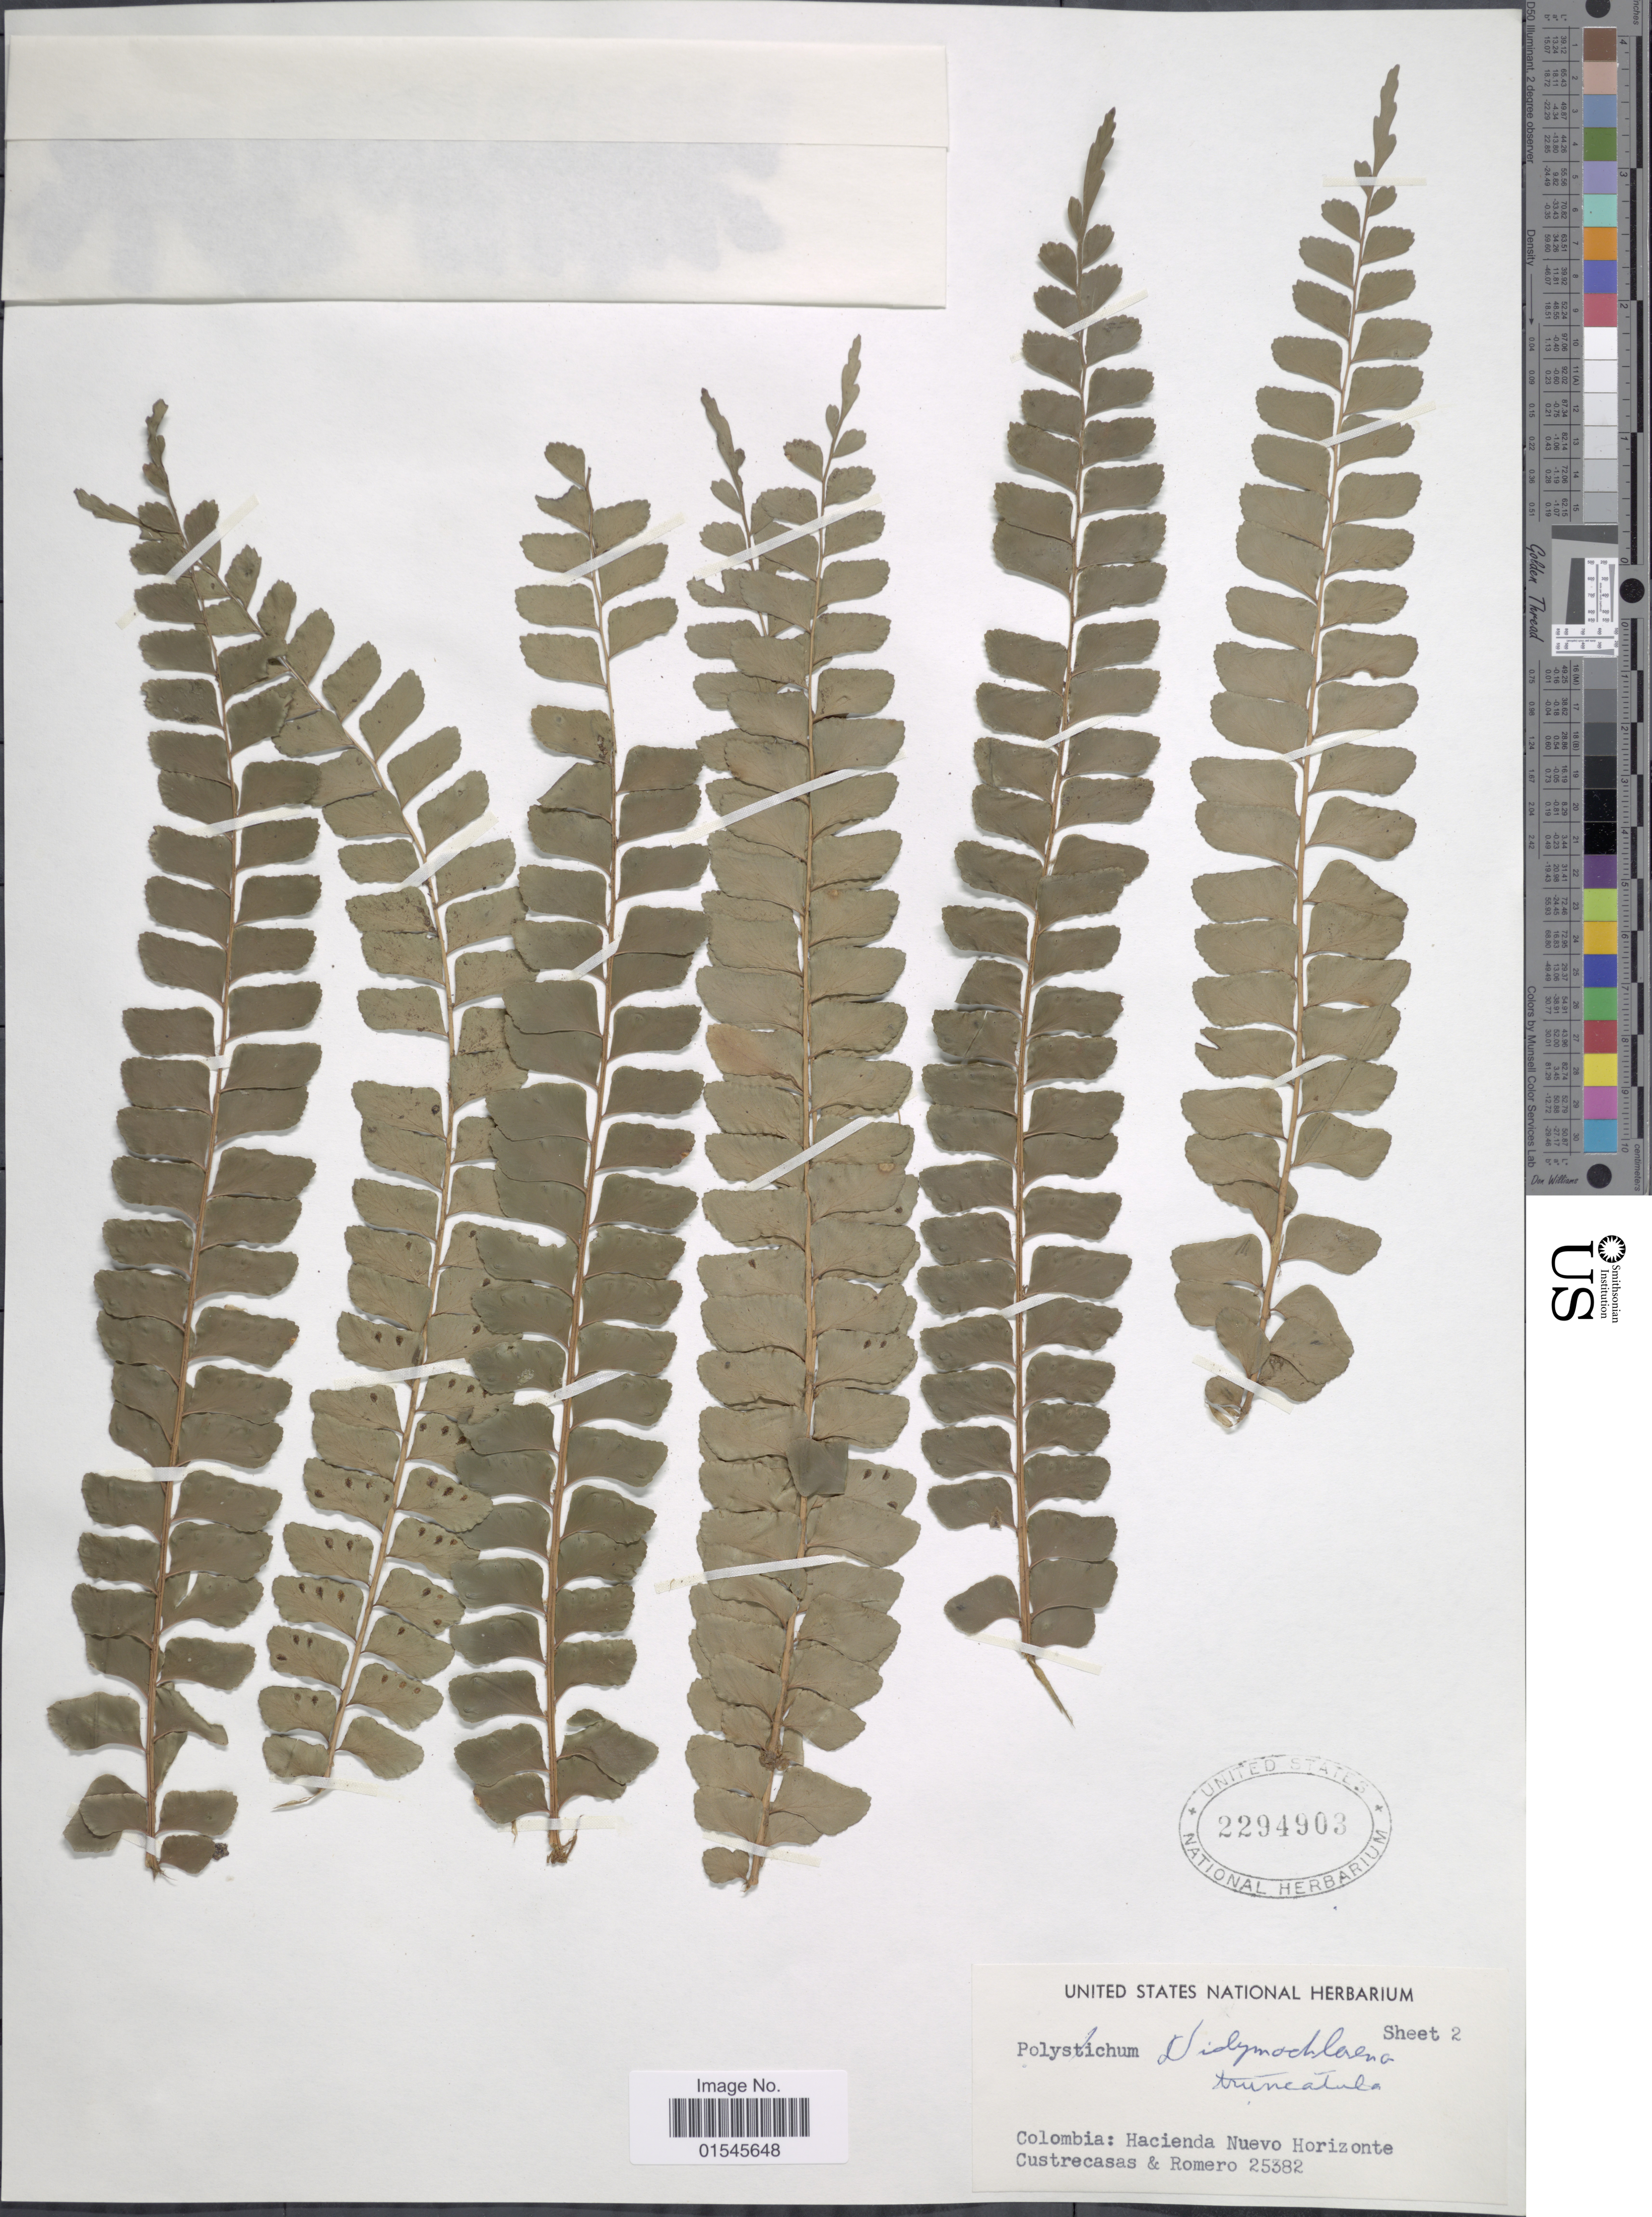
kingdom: Plantae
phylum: Tracheophyta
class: Polypodiopsida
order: Polypodiales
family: Didymochlaenaceae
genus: Didymochlaena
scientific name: Didymochlaena truncatula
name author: (Sw.) J. Sm.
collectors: J. Cuatrecasas & -. Romero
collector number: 25382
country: Colombia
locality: Hacienda Nuevo Horizonte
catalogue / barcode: US 2294903